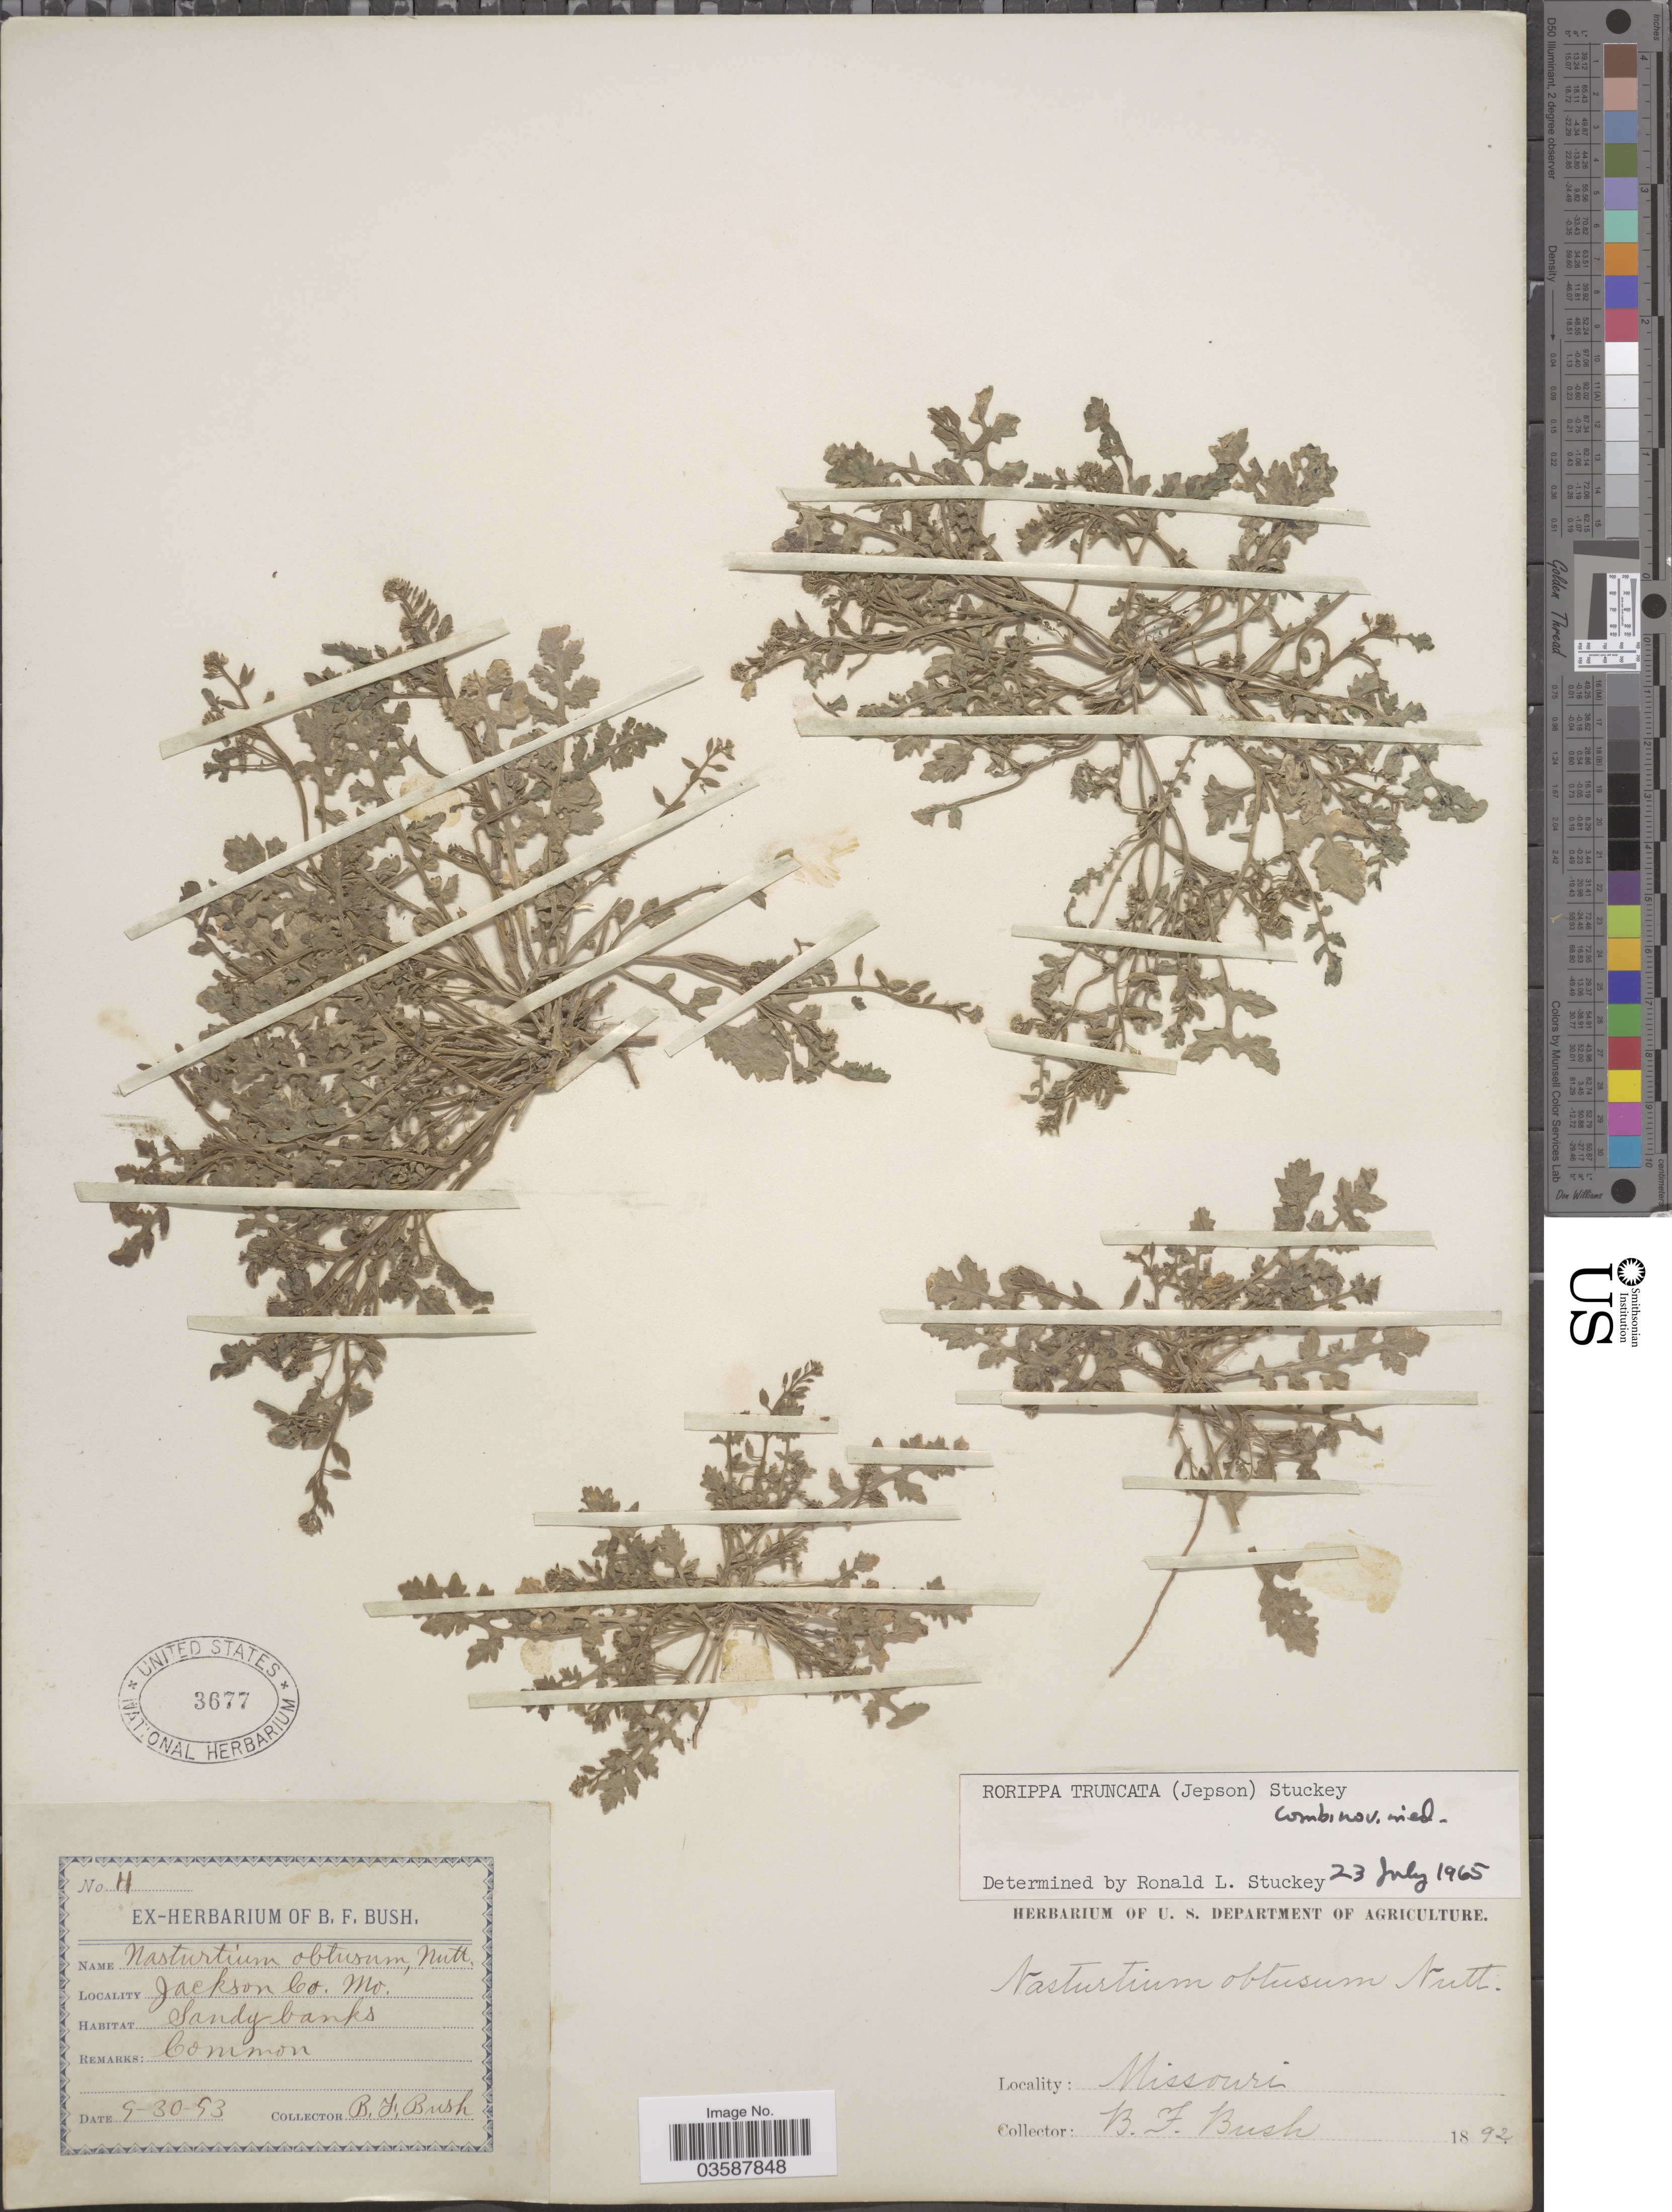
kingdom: Plantae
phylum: Tracheophyta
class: Magnoliopsida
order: Brassicales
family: Brassicaceae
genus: Rorippa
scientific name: Rorippa truncata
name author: (Jeps.) Stuckey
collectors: B. F. Bush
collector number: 11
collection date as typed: Transcribed d/m/y: 30/9/93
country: United States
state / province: Missouri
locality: Jackson Co.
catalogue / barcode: US 3677